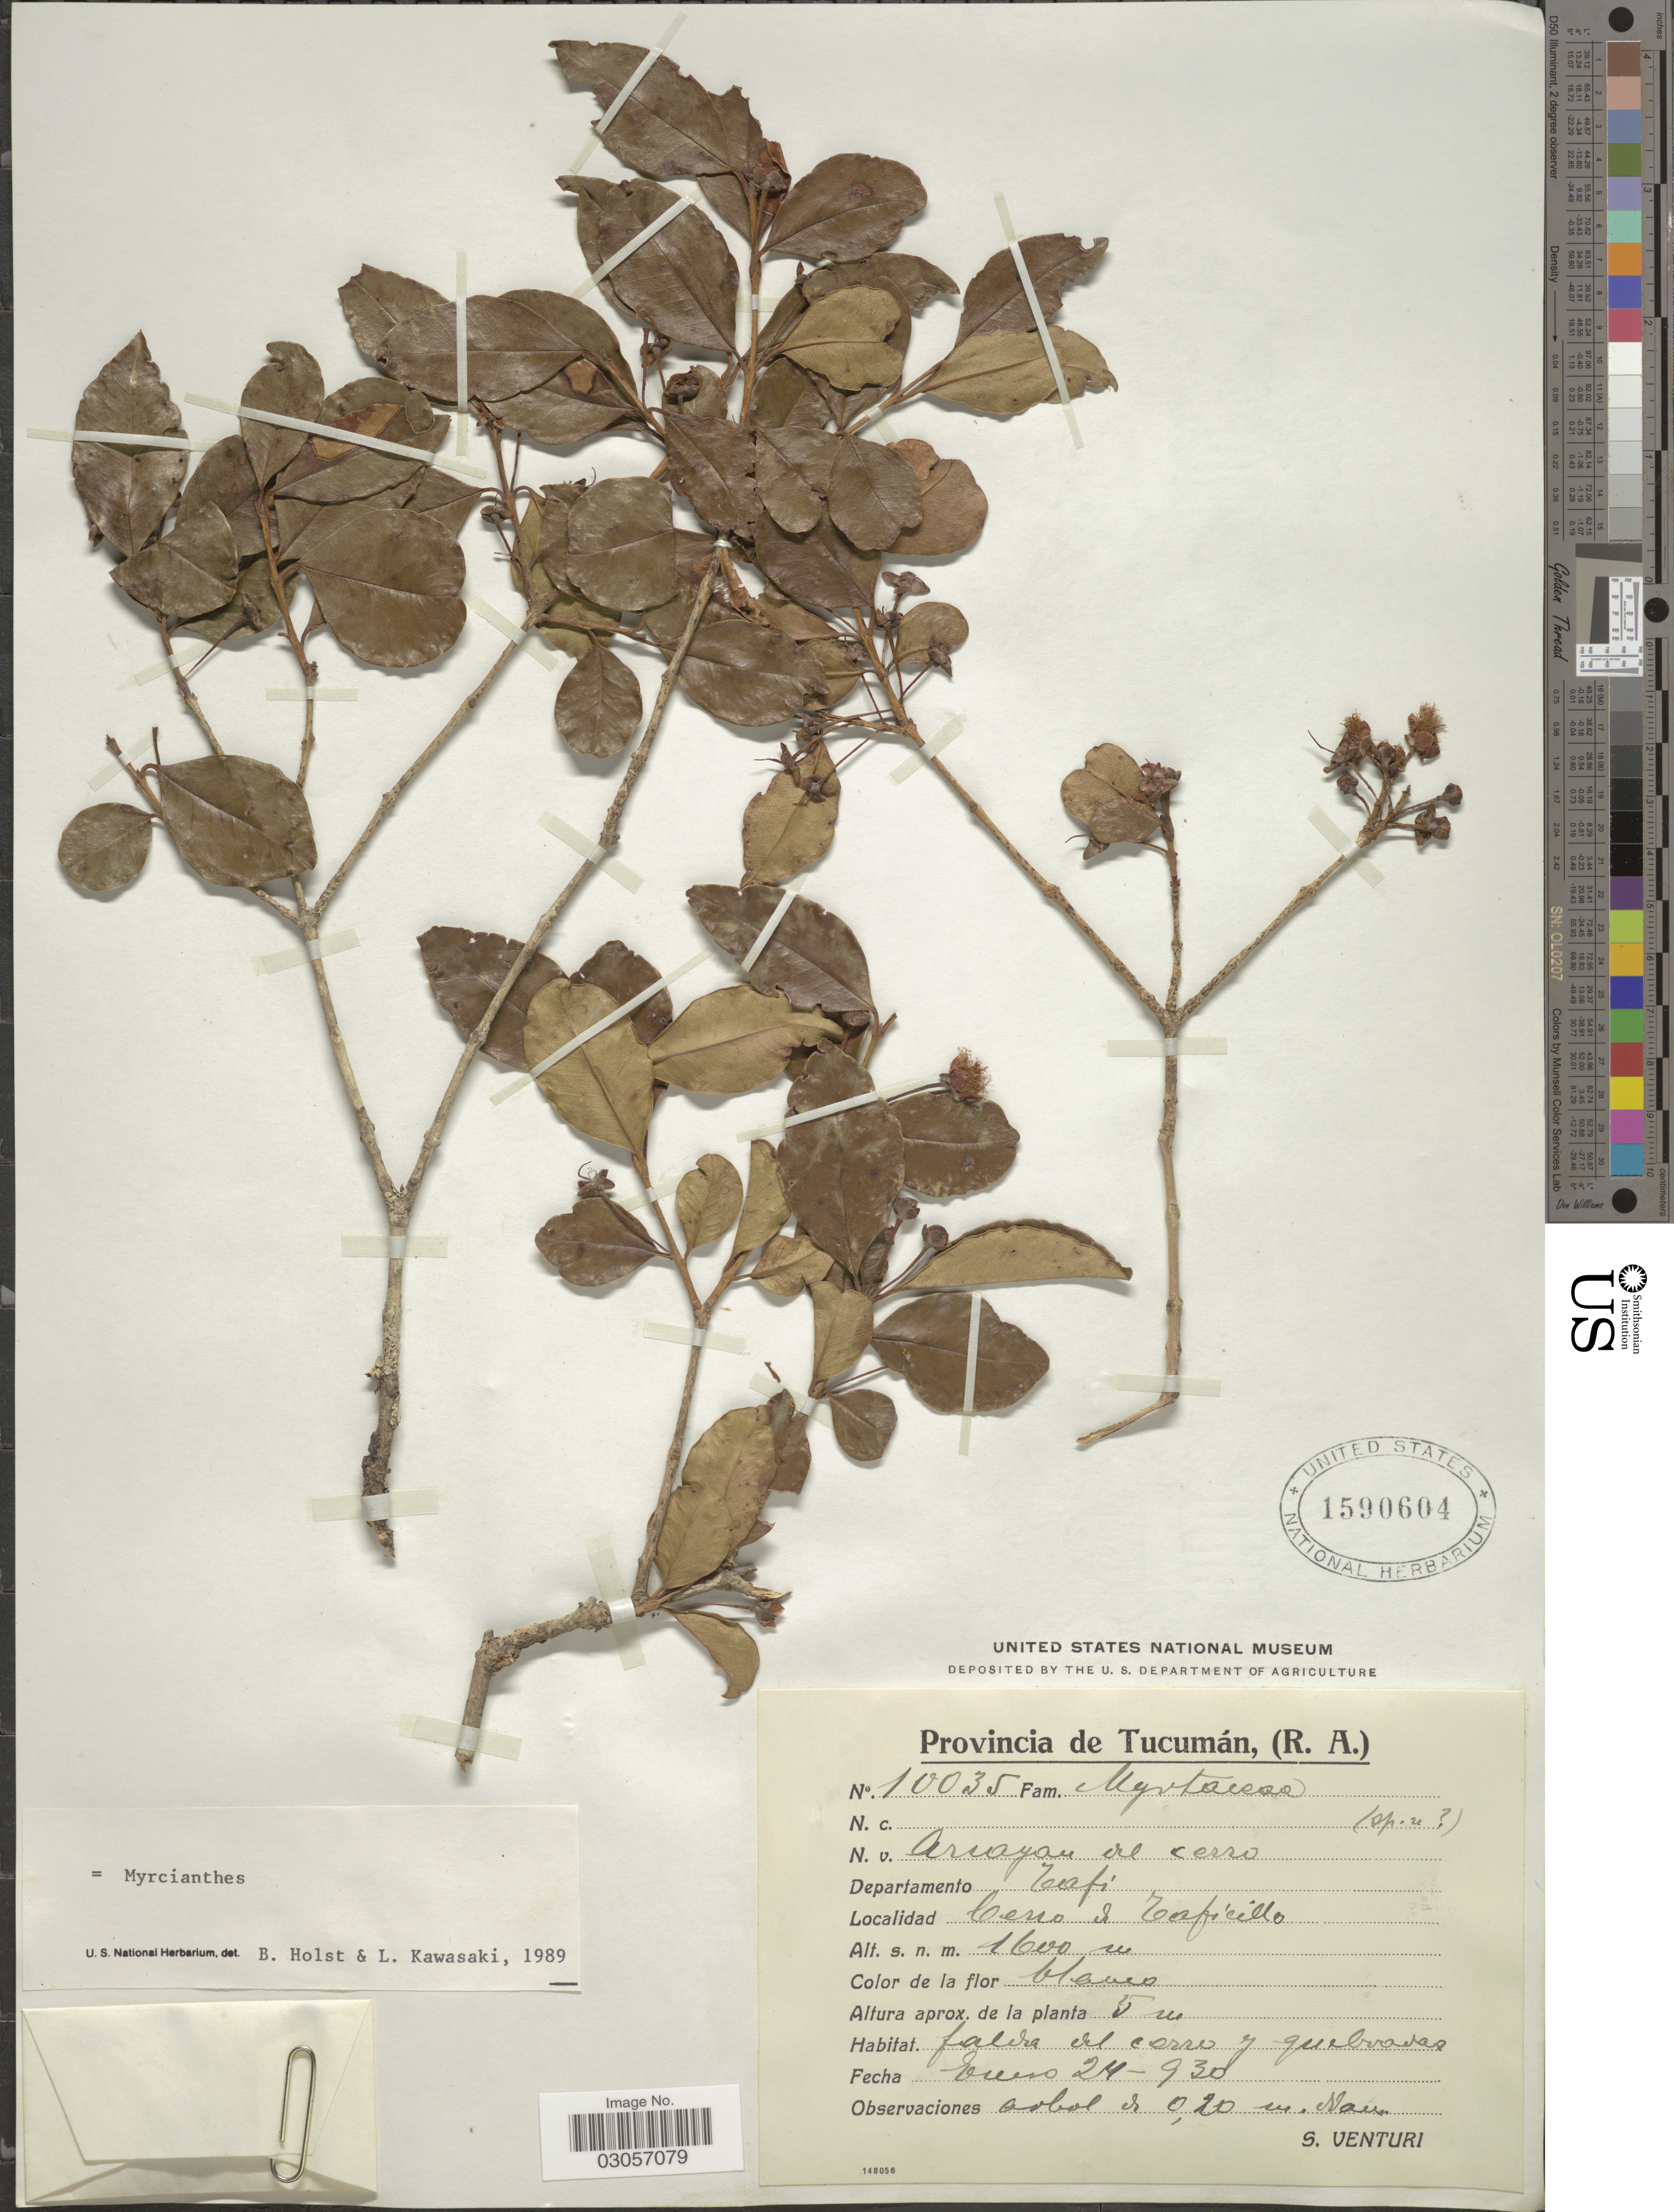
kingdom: Plantae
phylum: Tracheophyta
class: Magnoliopsida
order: Myrtales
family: Myrtaceae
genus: Myrcianthes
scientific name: Myrcianthes sp.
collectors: S. Venturi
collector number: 10035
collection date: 1930-01-24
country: Argentina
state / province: Tucuman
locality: Departamento Tafi, Cerro de Taficillo.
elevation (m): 1600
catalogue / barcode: US 1590604